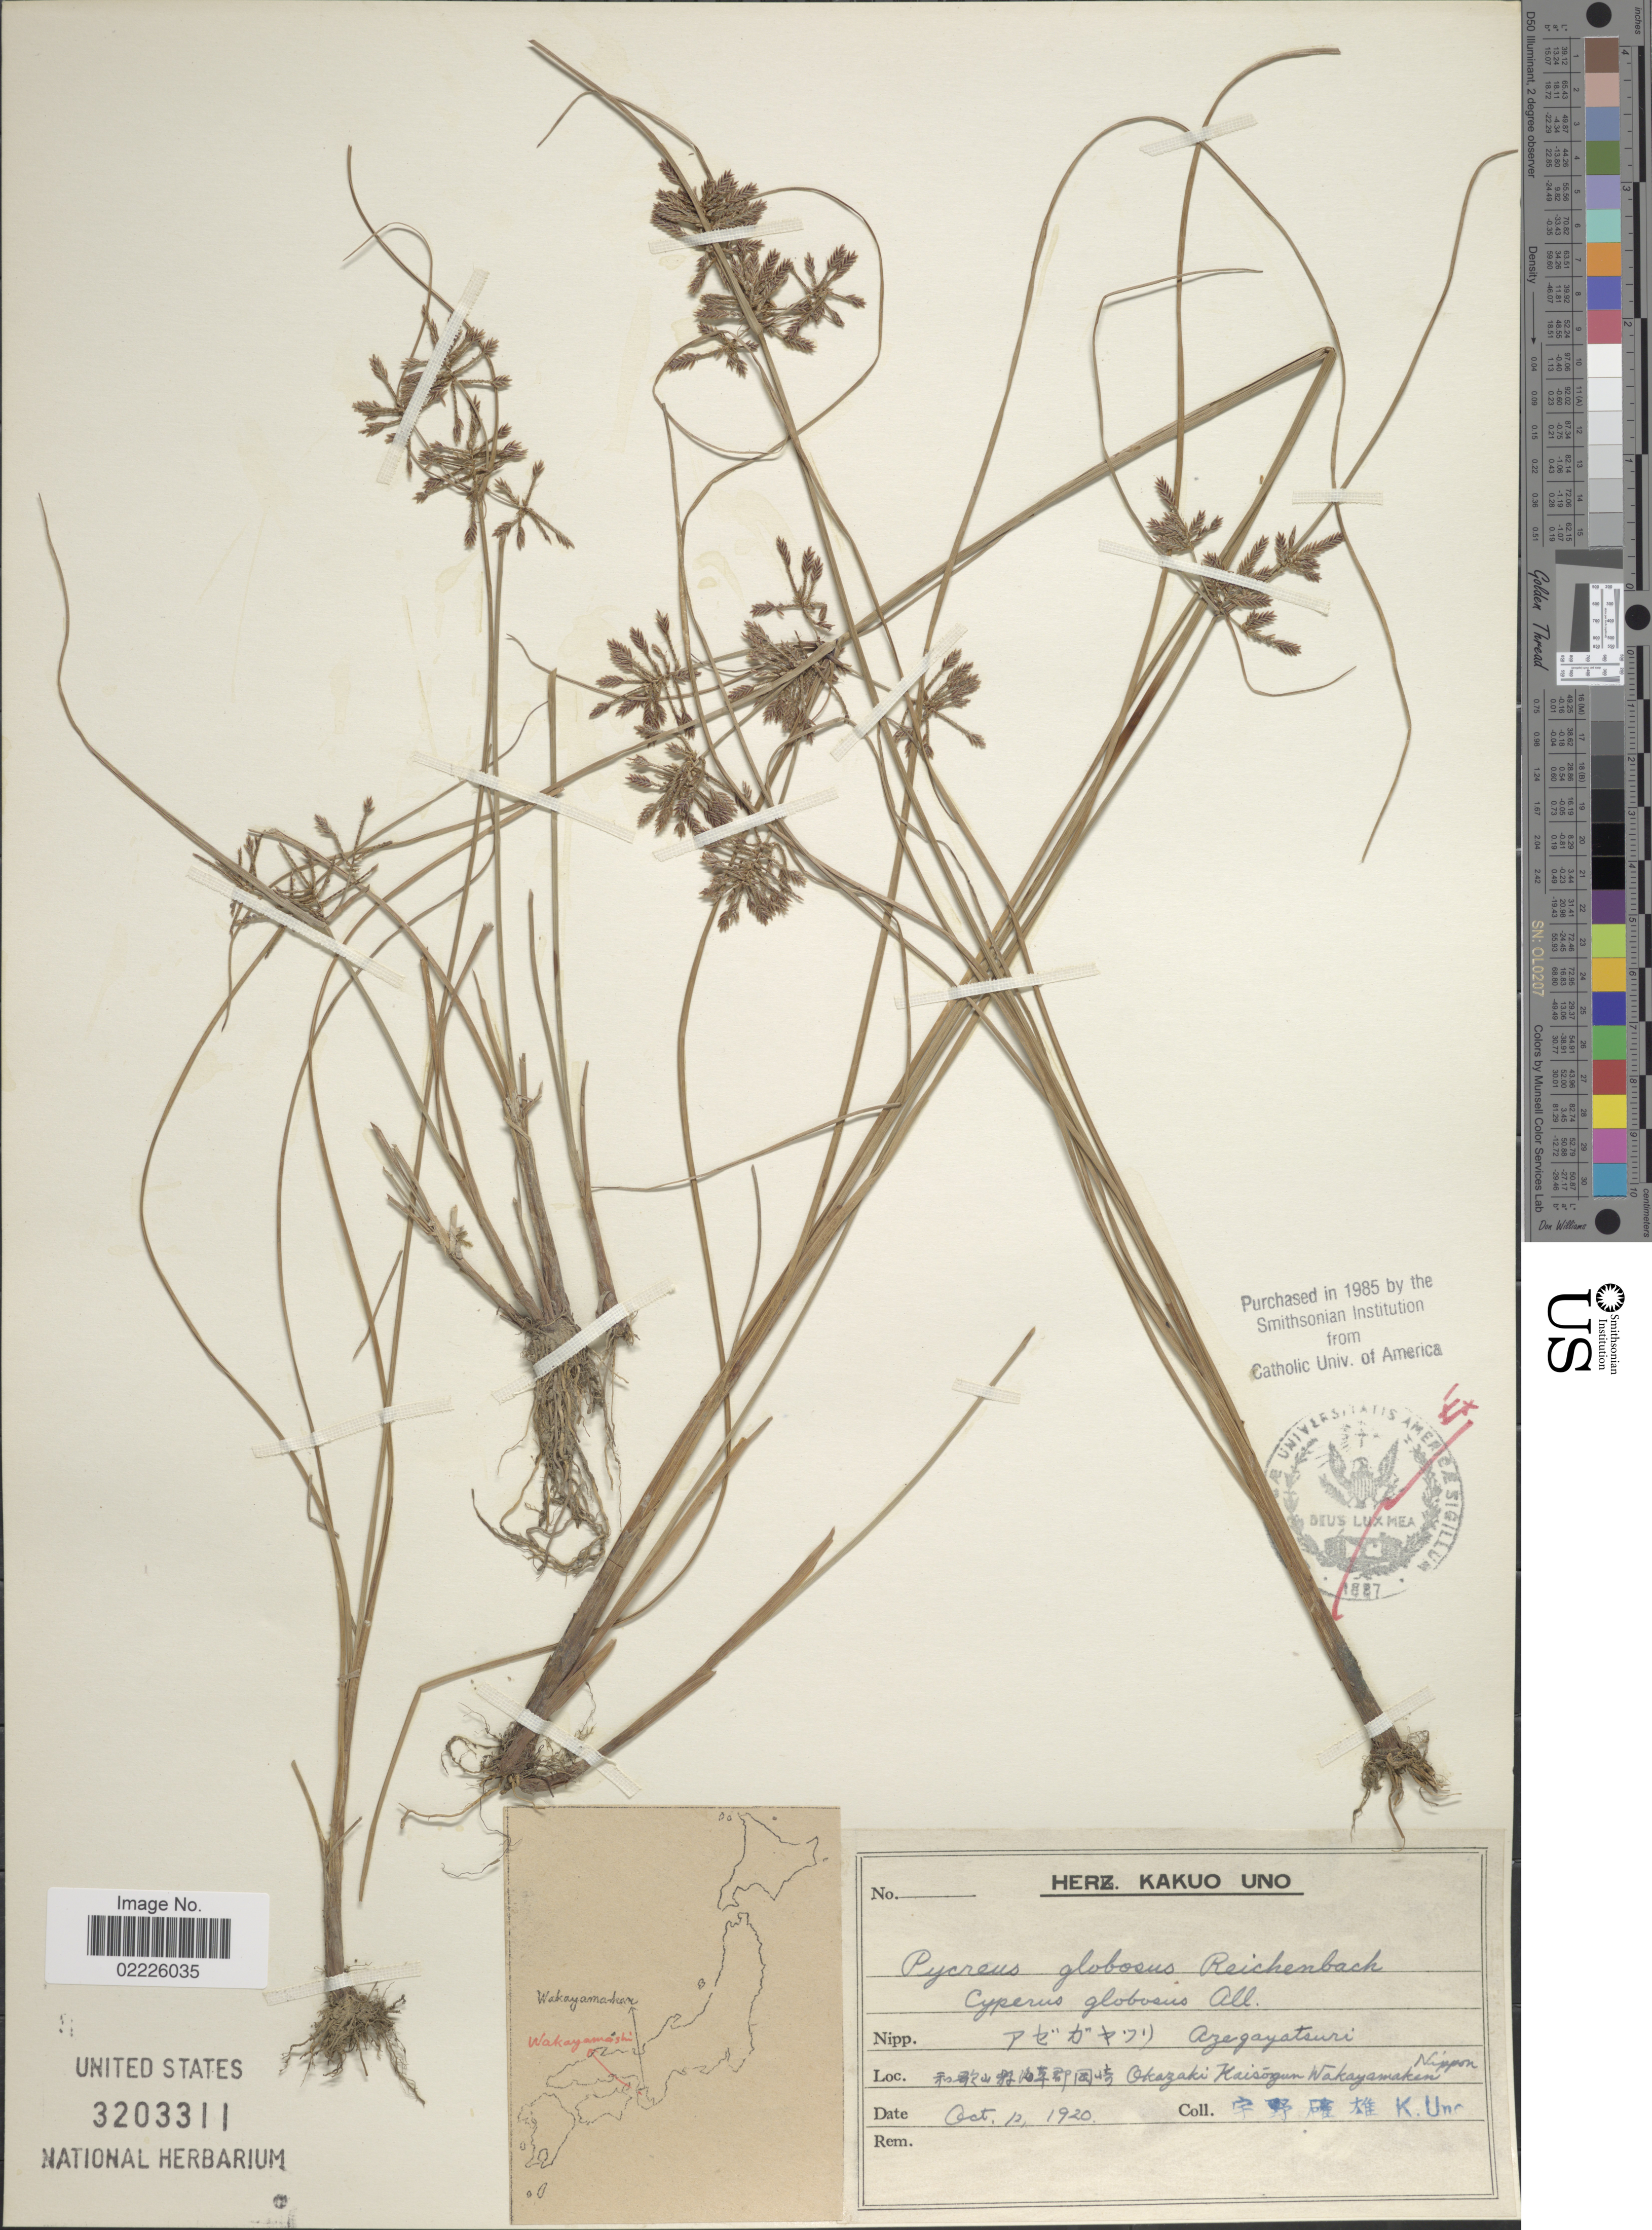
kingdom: Plantae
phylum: Tracheophyta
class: Liliopsida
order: Poales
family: Cyperaceae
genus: Cyperus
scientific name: Cyperus flavidus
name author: Retz.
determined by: Strong, Mark T., (BOT), Smithsonian Institution - National Museum of Natural History (UNITED STATES)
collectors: K. Uno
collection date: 1920-10-12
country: Japan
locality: Okazaki, Kaisogun, Wakayamaken, Nippon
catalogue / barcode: US 3203311